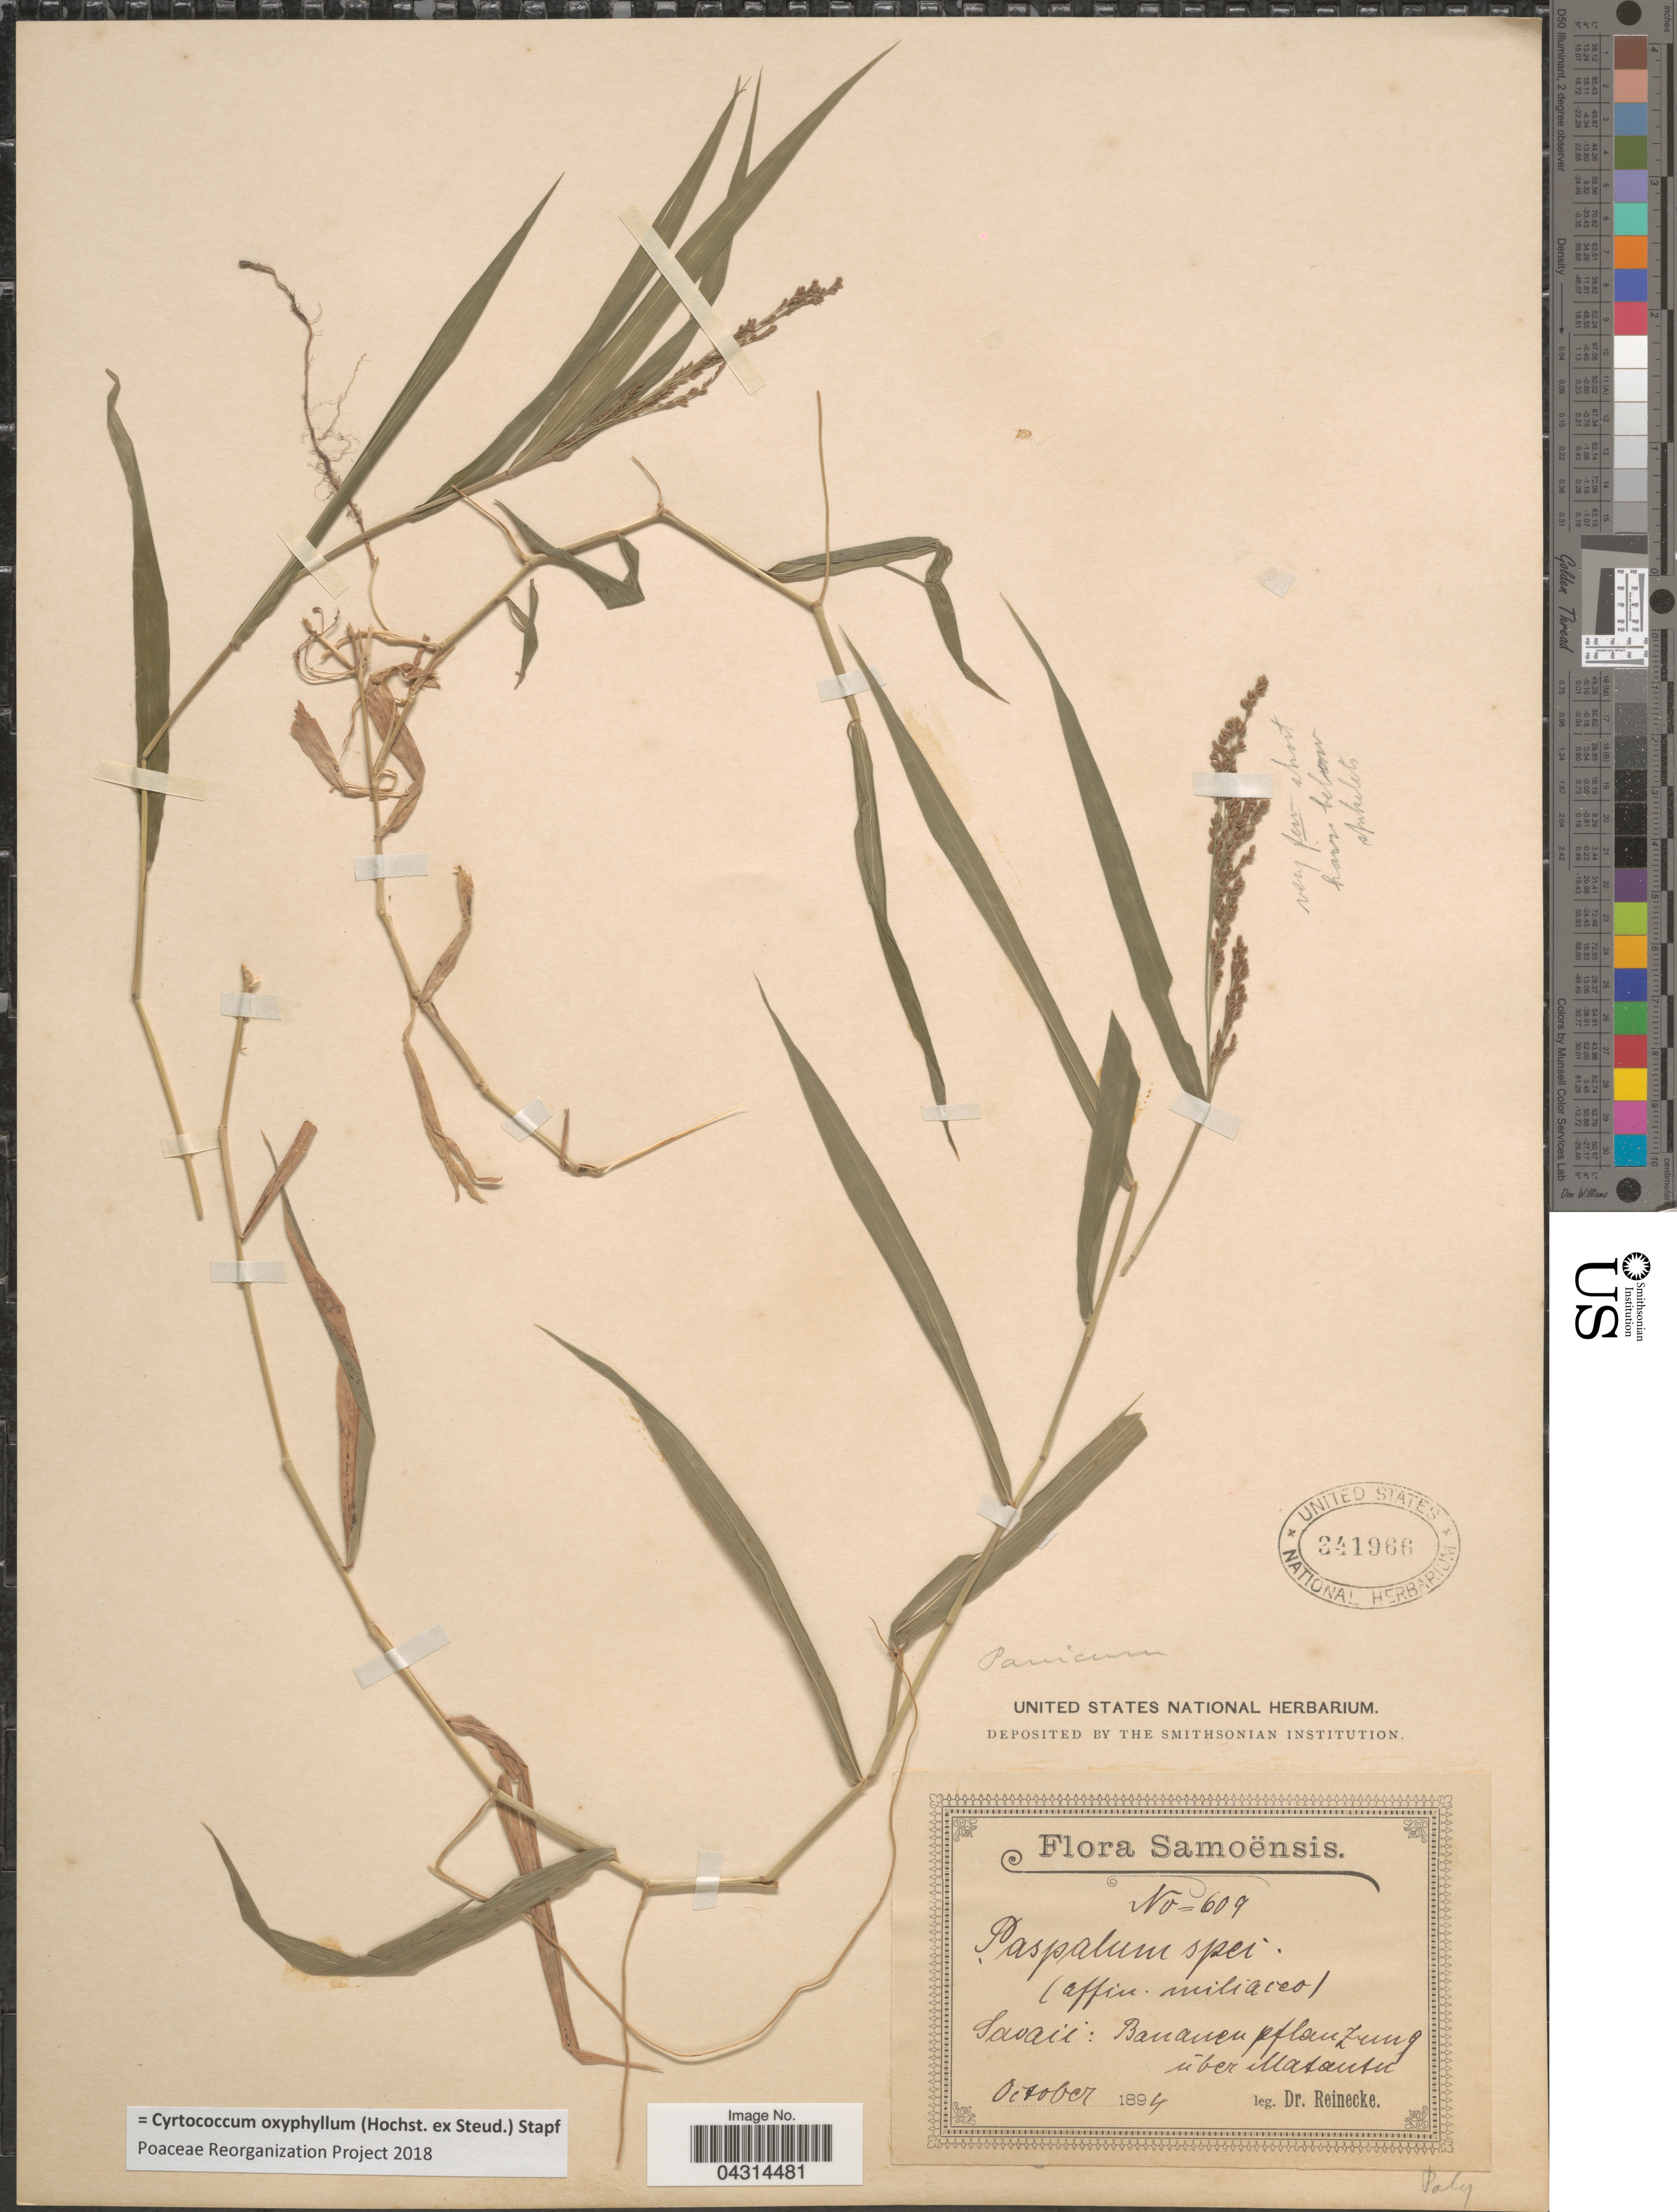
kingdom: Plantae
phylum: Tracheophyta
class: Liliopsida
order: Poales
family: Poaceae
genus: Cyrtococcum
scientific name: Cyrtococcum oxyphyllum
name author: (Steud.) Stapf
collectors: -- Reinecke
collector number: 609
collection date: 1894-10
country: Samoa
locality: Bananen pflanzung uber Matautu.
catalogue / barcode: US 341966